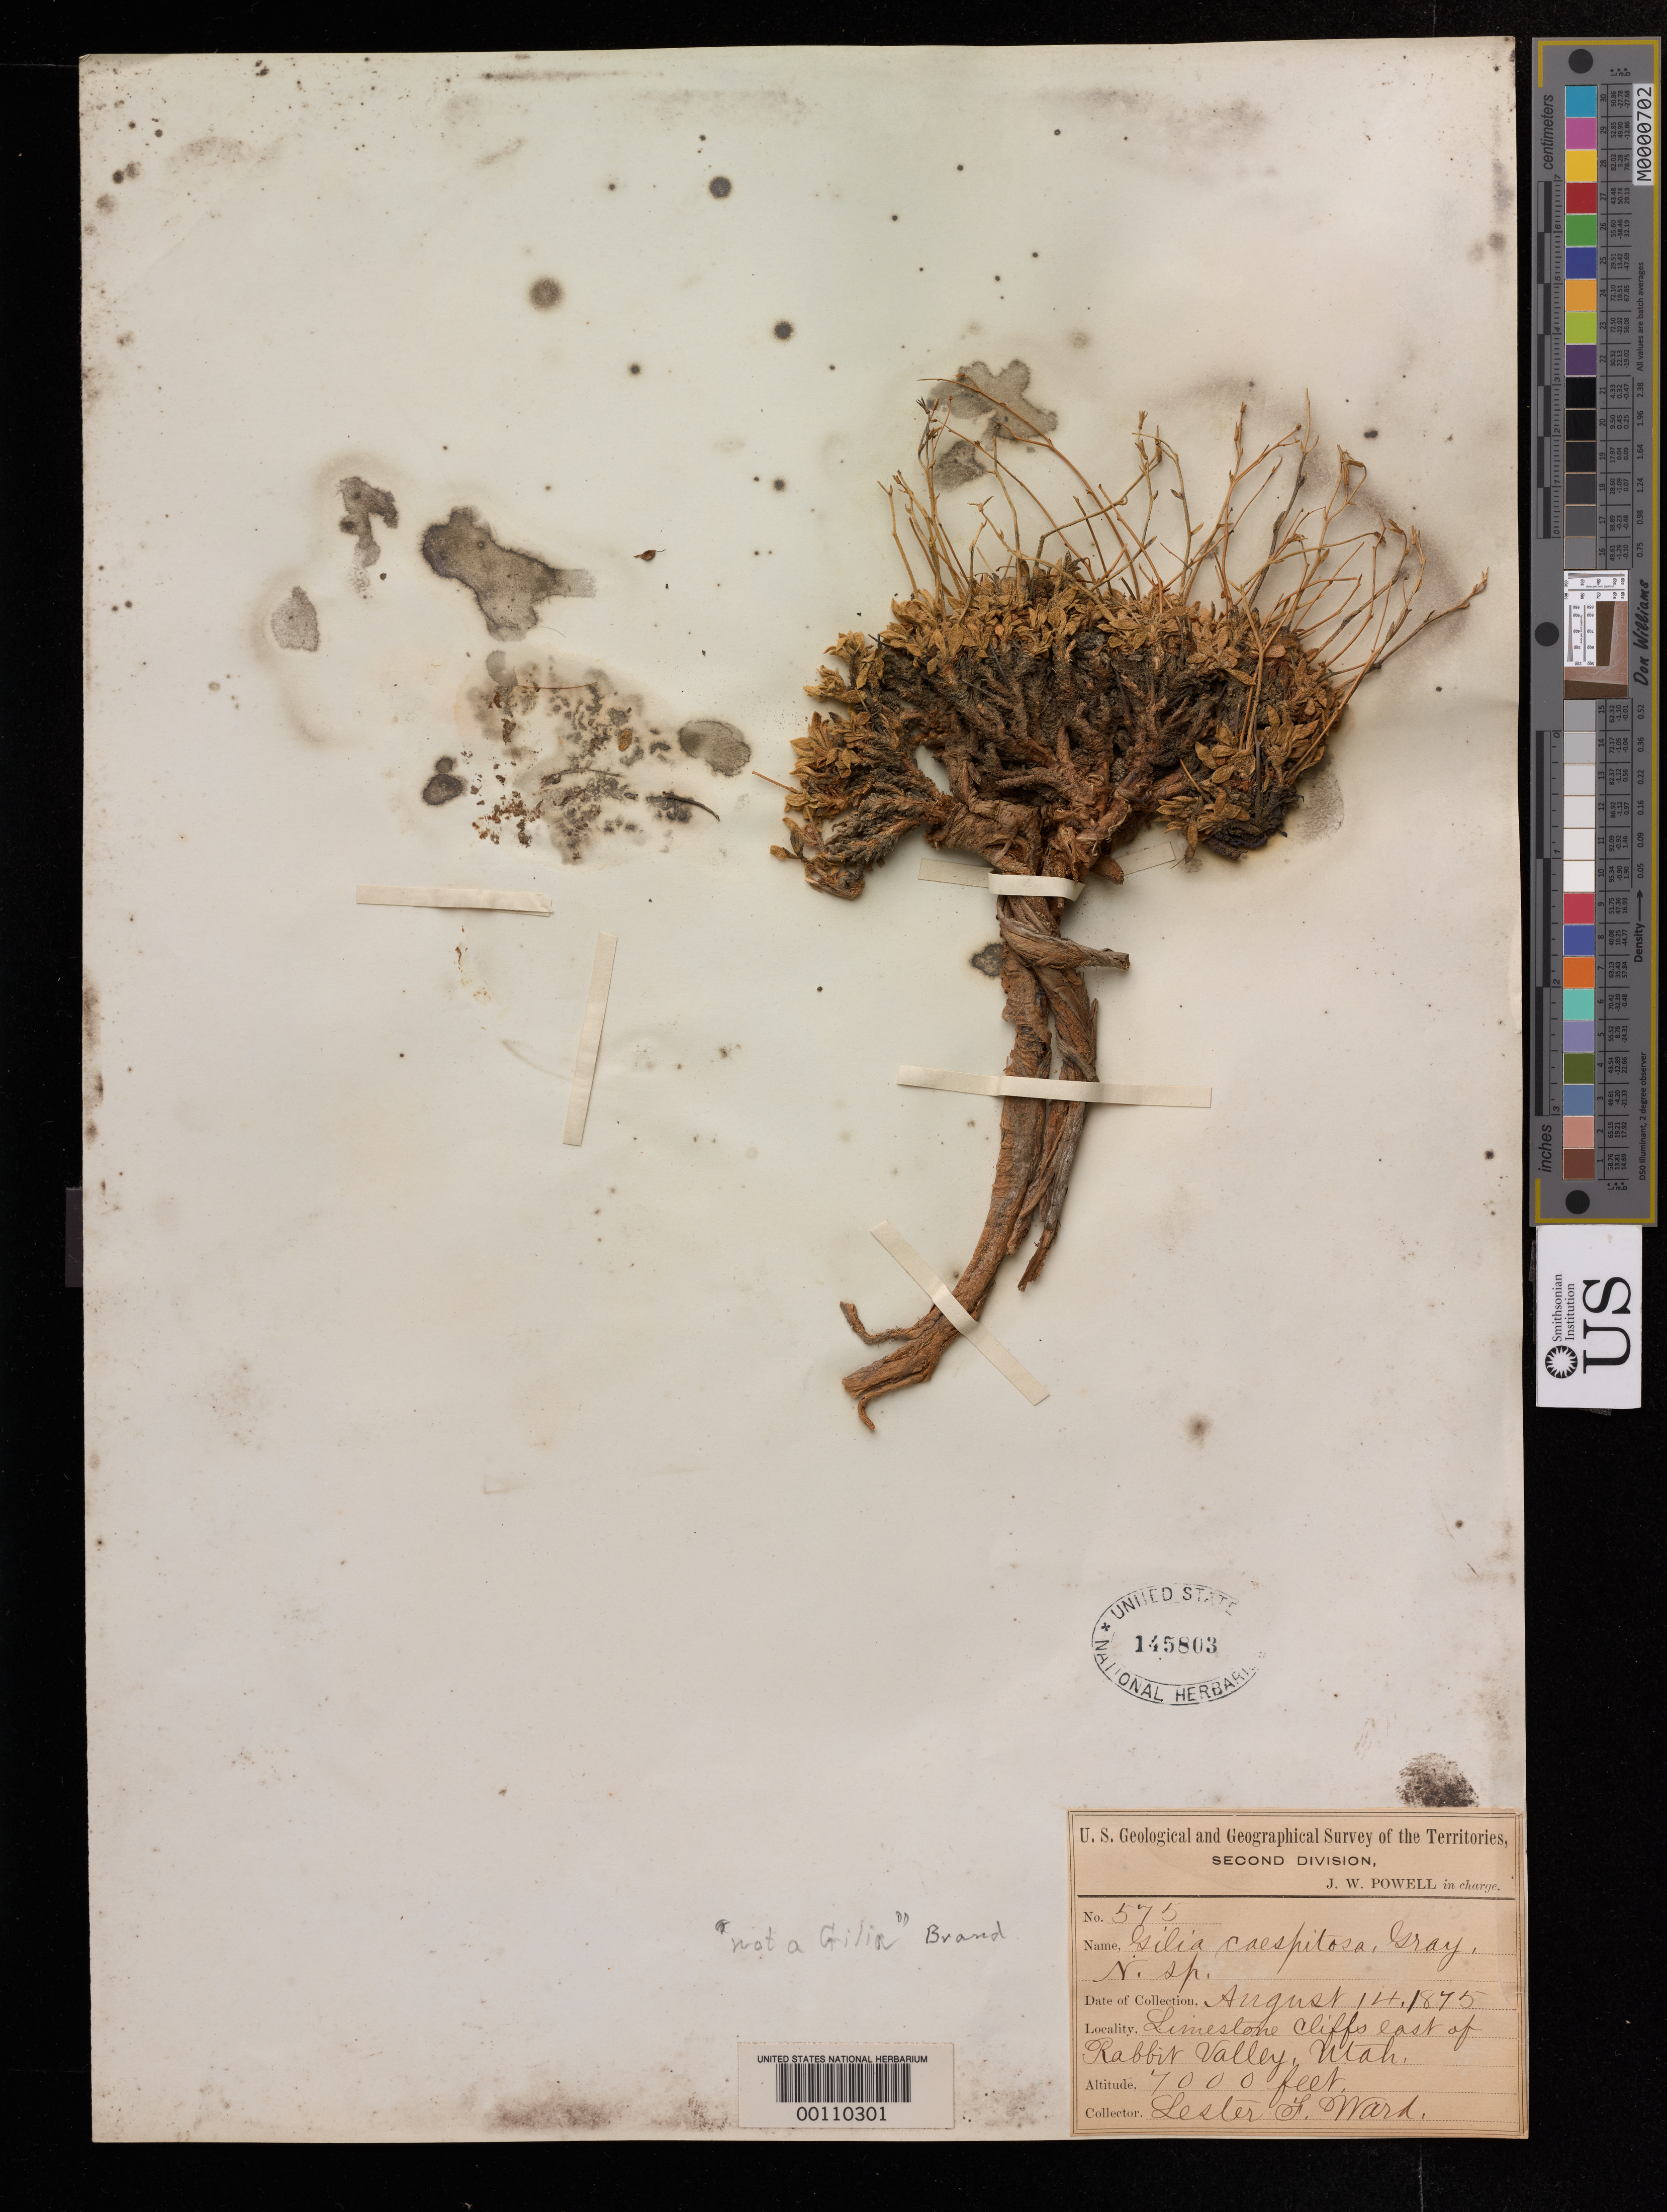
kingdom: Plantae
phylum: Tracheophyta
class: Magnoliopsida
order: Ericales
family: Polemoniaceae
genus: Gilia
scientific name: Gilia caespitosa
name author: A. Gray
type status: Type Collection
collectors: L. F. Ward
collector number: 575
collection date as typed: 14 Aug 1875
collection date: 1875-08-14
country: United States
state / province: Utah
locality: Rabbit Valley.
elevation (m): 2134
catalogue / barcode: US 145803